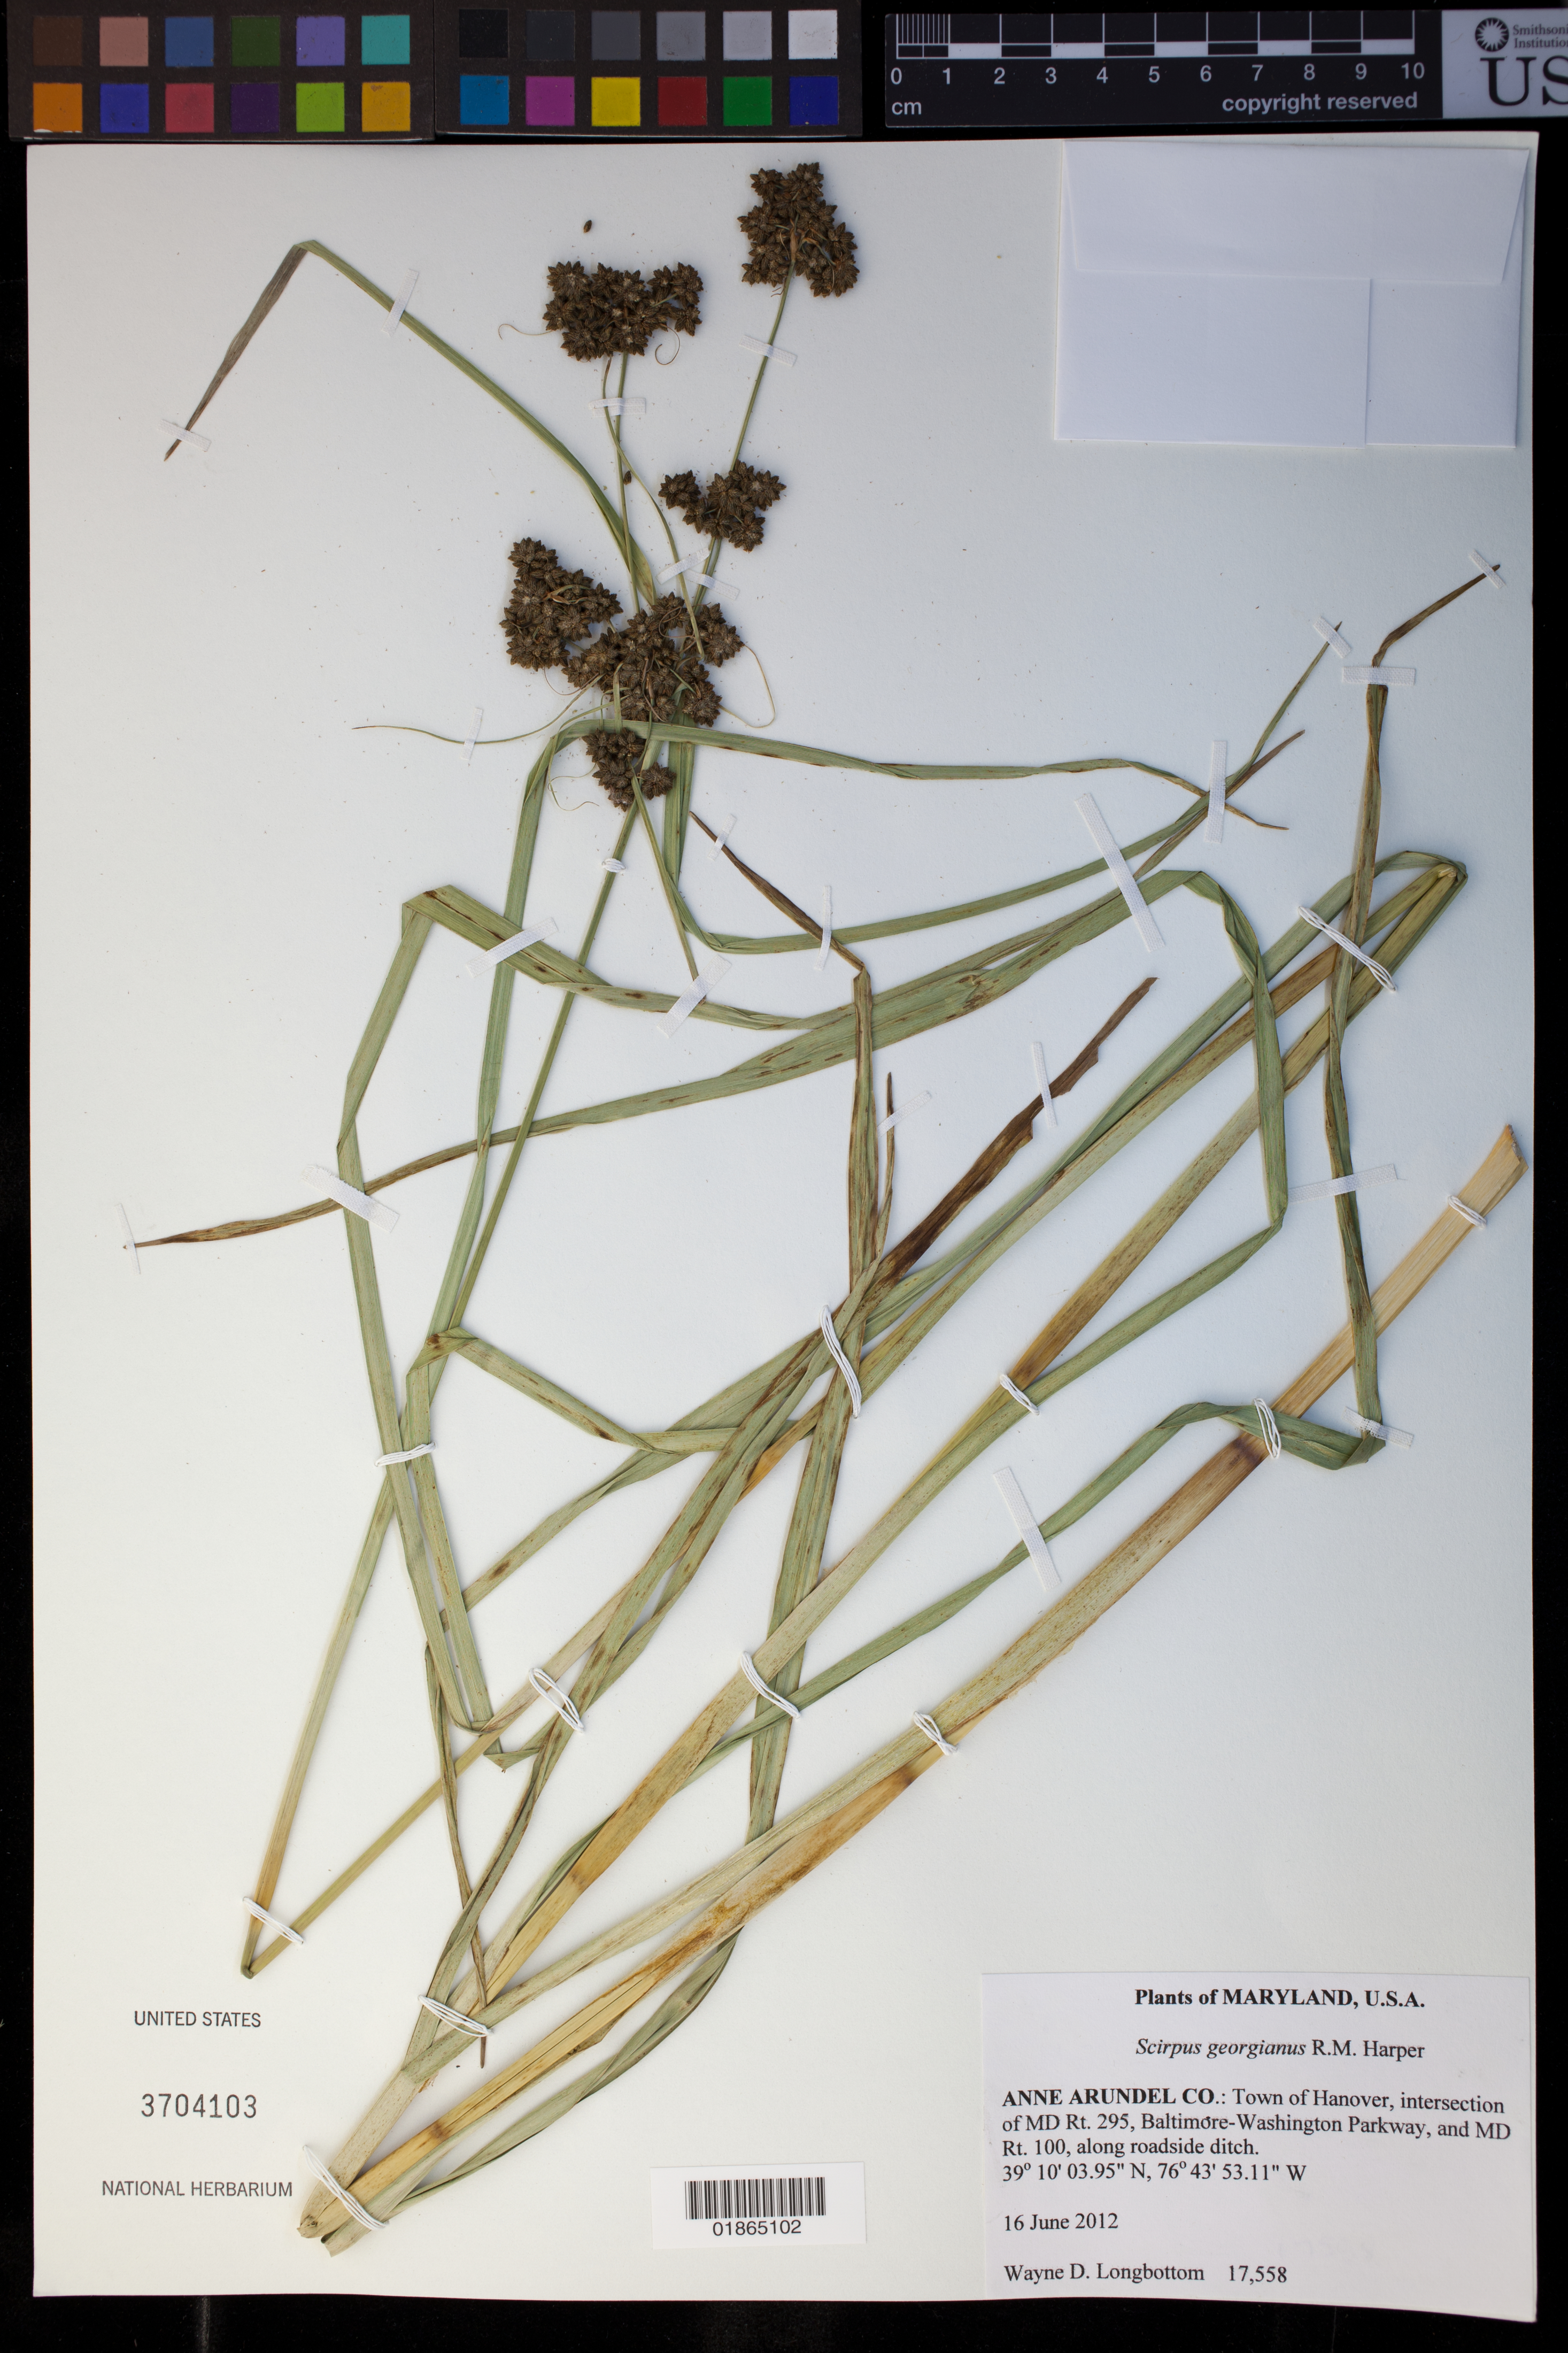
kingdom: Plantae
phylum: Tracheophyta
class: Liliopsida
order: Poales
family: Cyperaceae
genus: Scirpus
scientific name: Scirpus georgianus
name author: R.M. Harper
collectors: W. D. Longbottom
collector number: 17558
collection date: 2012-06-16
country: United States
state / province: Maryland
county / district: Howard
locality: Town of Hanover, intersection of MD Rt. 295, Baltimore-Washington Parkway, and MD Rt. 100.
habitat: Along roadside ditch.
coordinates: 39 10 03.95 N, 76 43 53.11W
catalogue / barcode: US 3704103